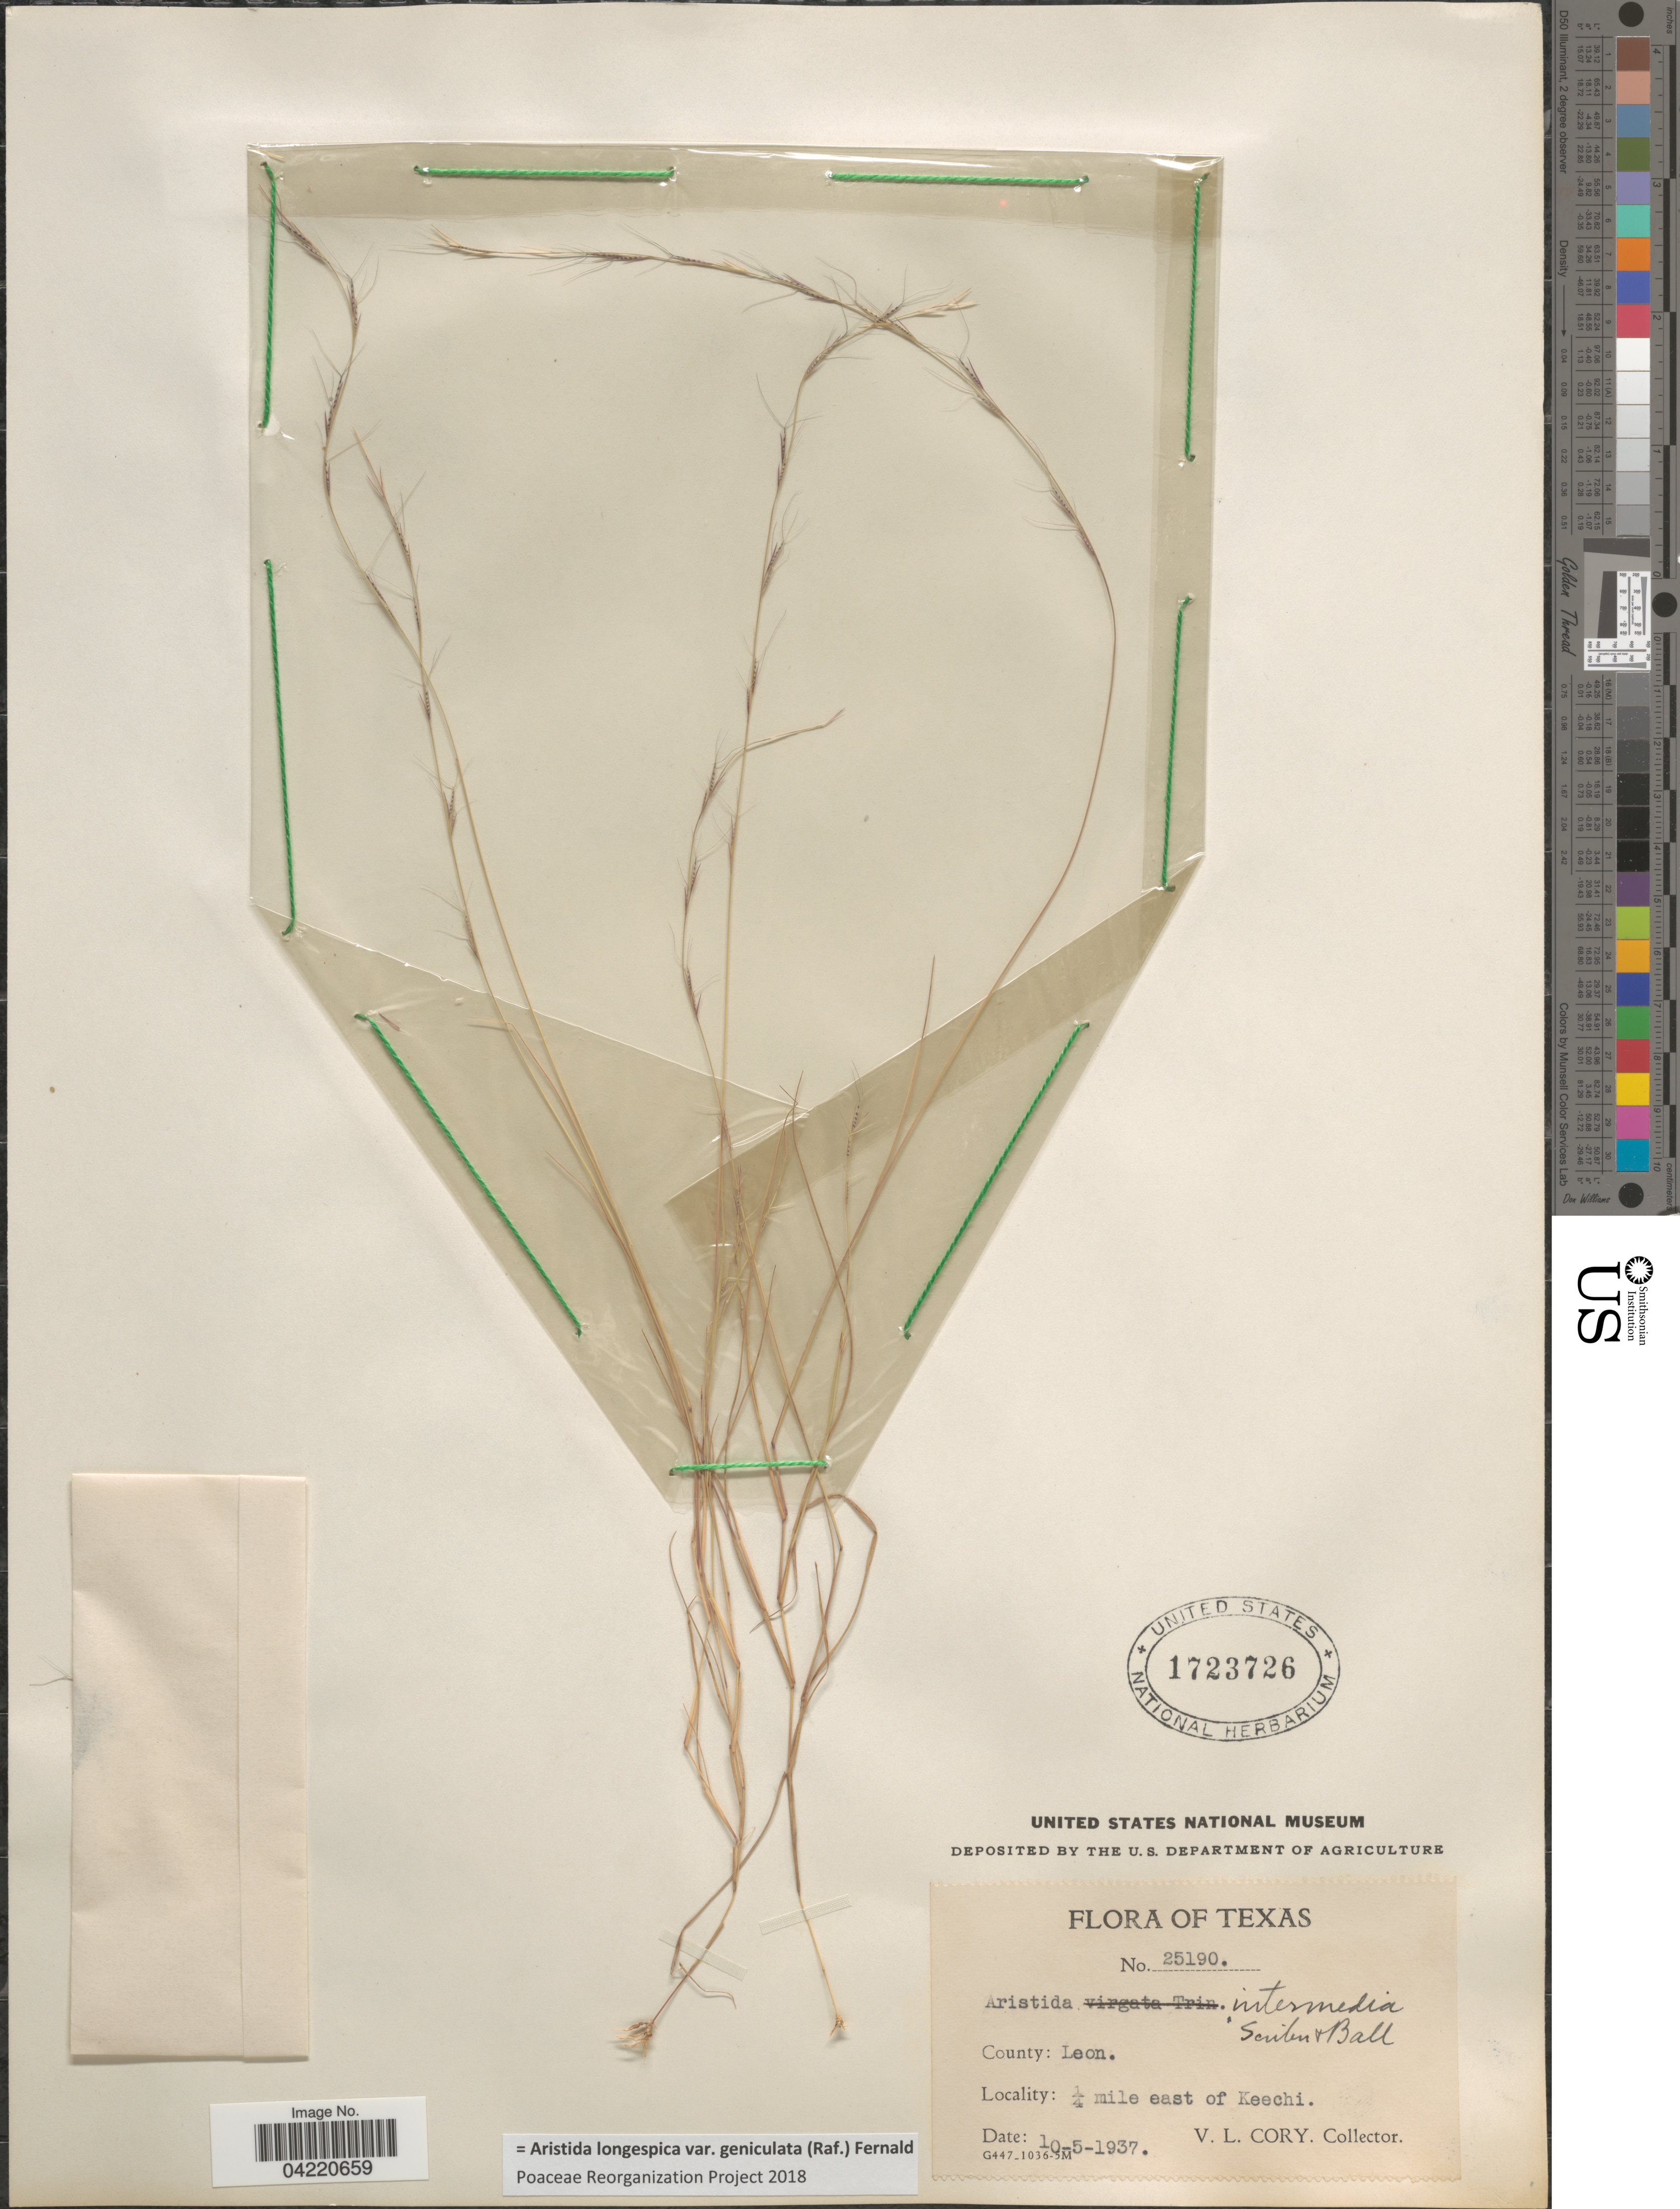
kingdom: Plantae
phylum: Tracheophyta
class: Liliopsida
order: Poales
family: Poaceae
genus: Aristida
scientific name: Aristida longespica var. geniculata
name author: (Raf.) Fernald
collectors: V. Cory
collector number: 25190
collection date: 1937-05-10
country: United States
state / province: Texas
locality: County: Leon. ¼ mile east of Keechi.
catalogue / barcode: US 1723726